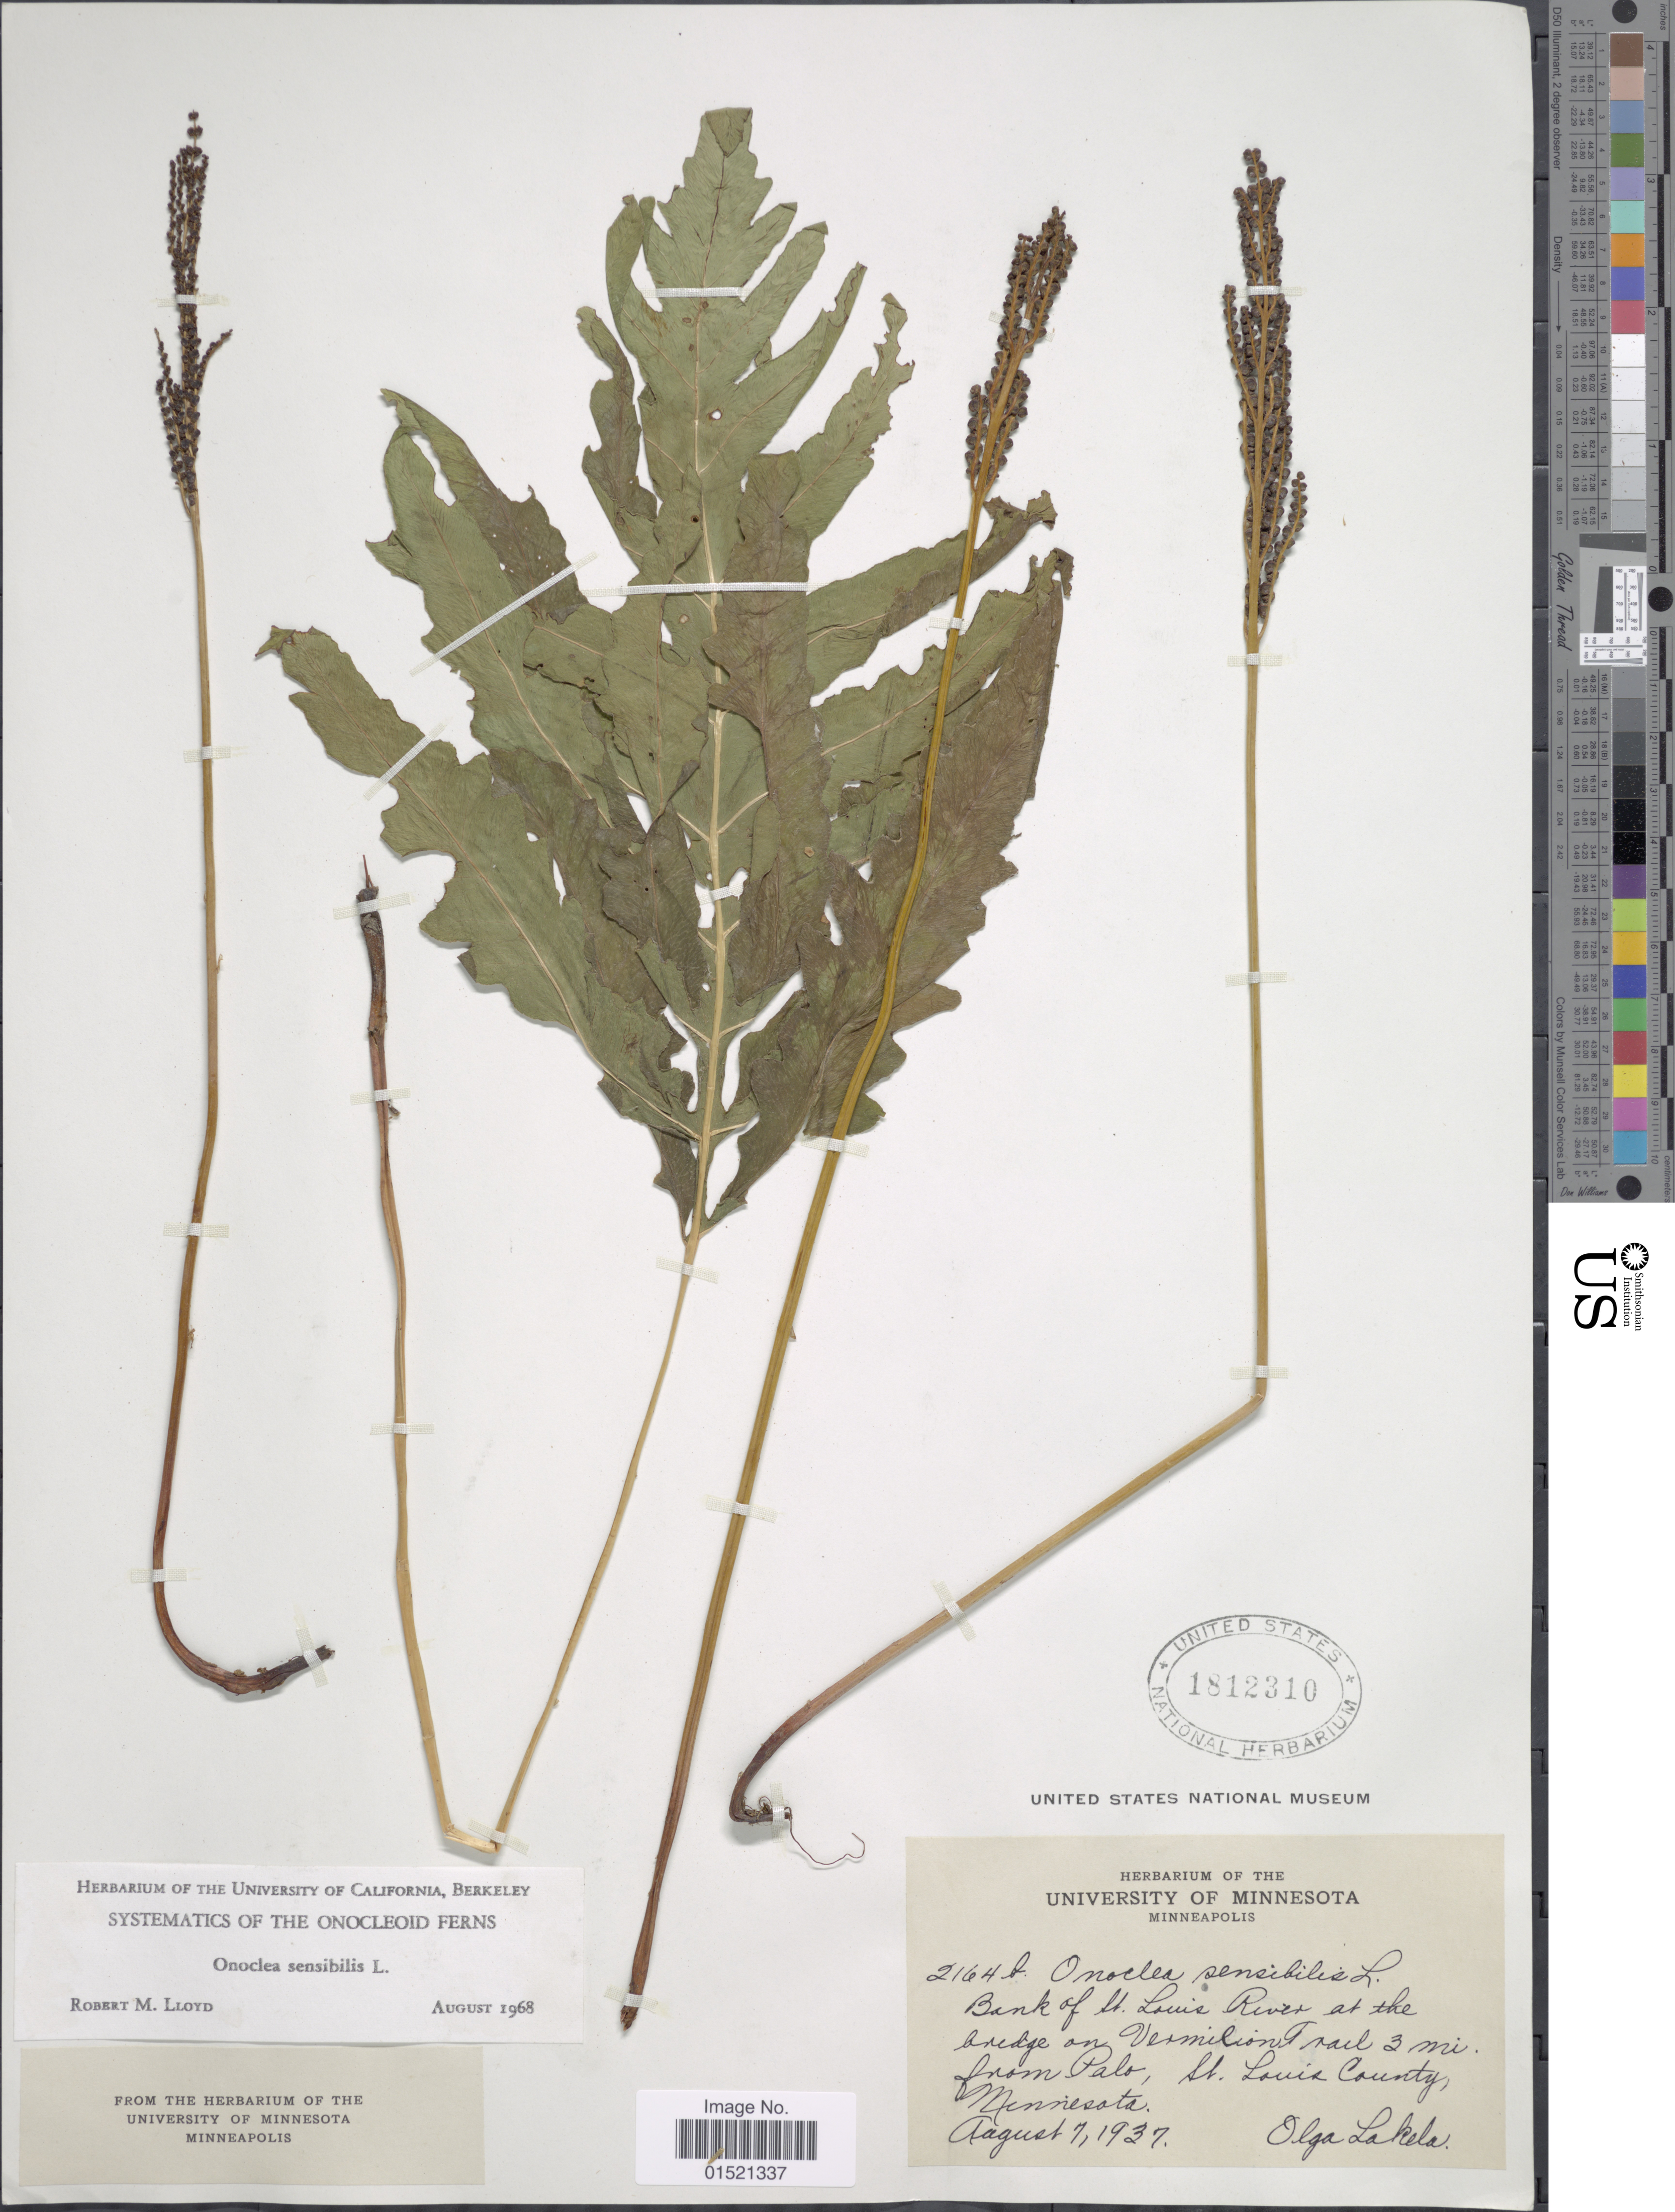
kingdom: Plantae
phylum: Tracheophyta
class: Polypodiopsida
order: Polypodiales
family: Onocleaceae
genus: Onoclea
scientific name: Onoclea sensibilis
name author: L.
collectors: O. K. Lakela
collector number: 2164b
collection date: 1937-08-07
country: United States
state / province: Minnesota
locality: Bank of St. Louis River at the bridge on Vexmilions Trail 3 mi. from Palo, St Louis County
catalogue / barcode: US 1812310